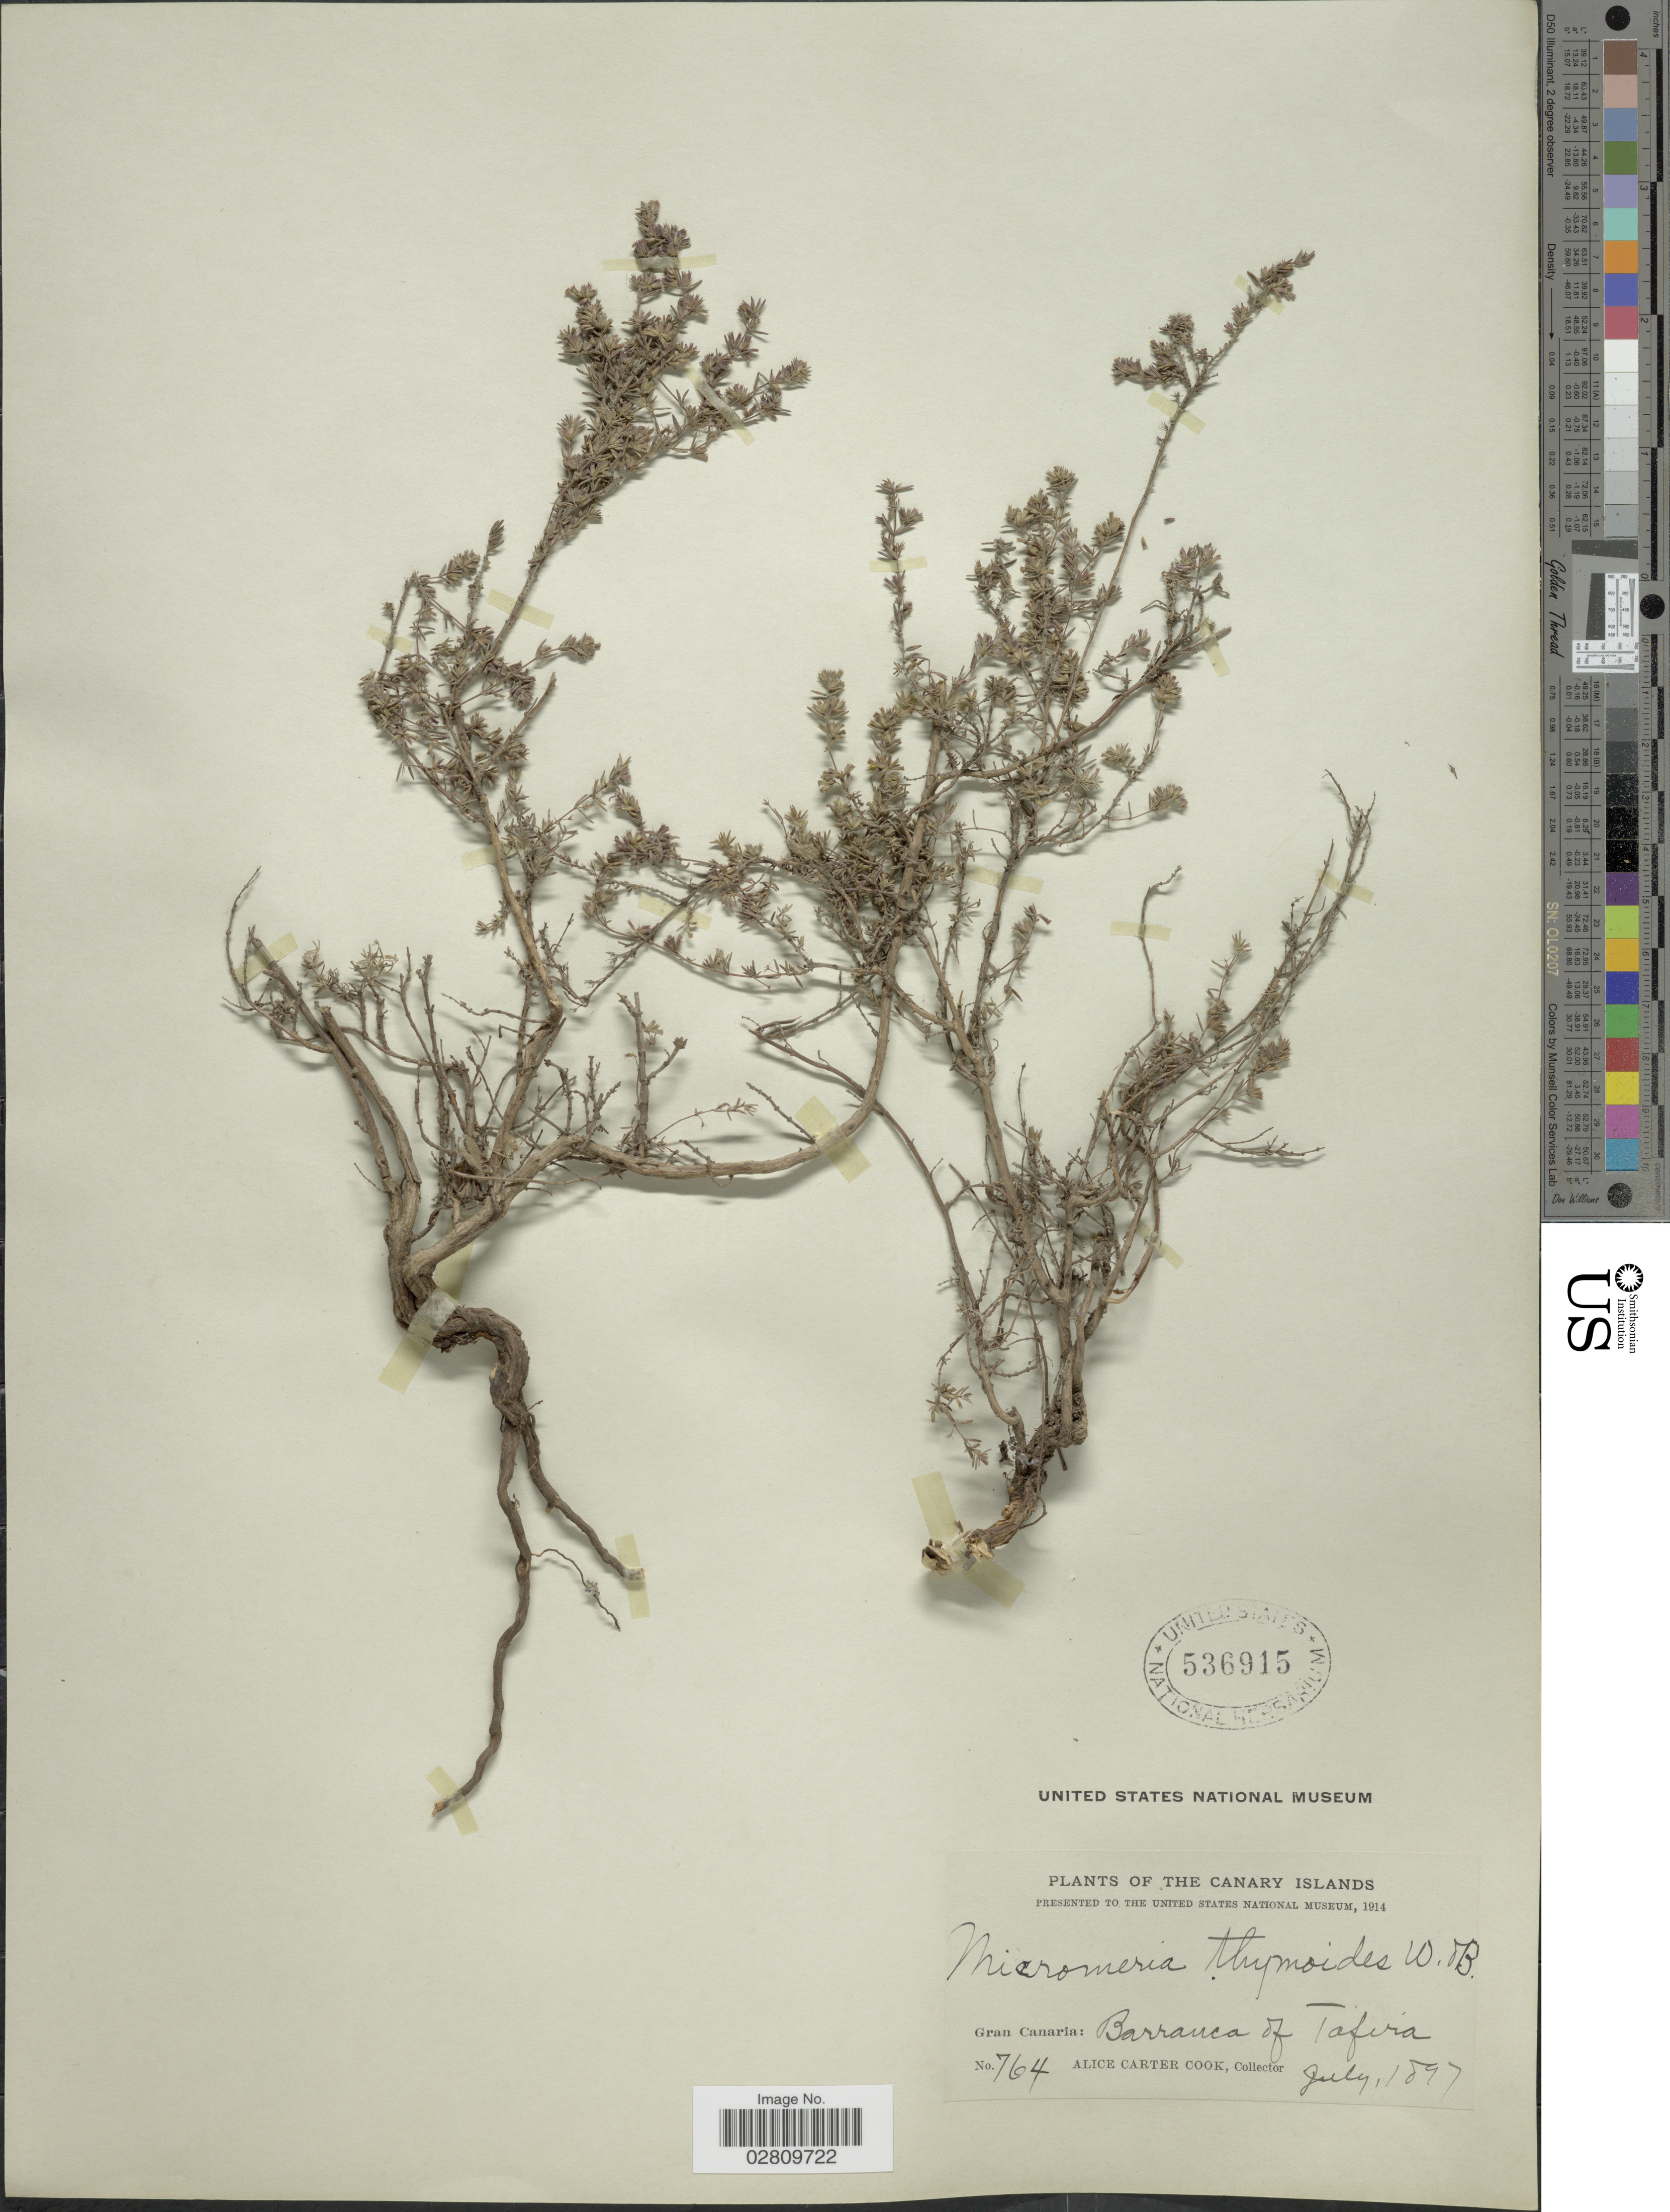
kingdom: Plantae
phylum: Tracheophyta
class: Magnoliopsida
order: Lamiales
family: Lamiaceae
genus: Micromeria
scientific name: Micromeria thymoides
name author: (Sol. ex Lowe) D.A. Webb & Berthel.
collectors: Alice C. Cook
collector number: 764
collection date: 1897-07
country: Spain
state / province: Canarias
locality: Canary Islands. Gran Canaria: Barranca of Tafira.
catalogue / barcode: US 536915